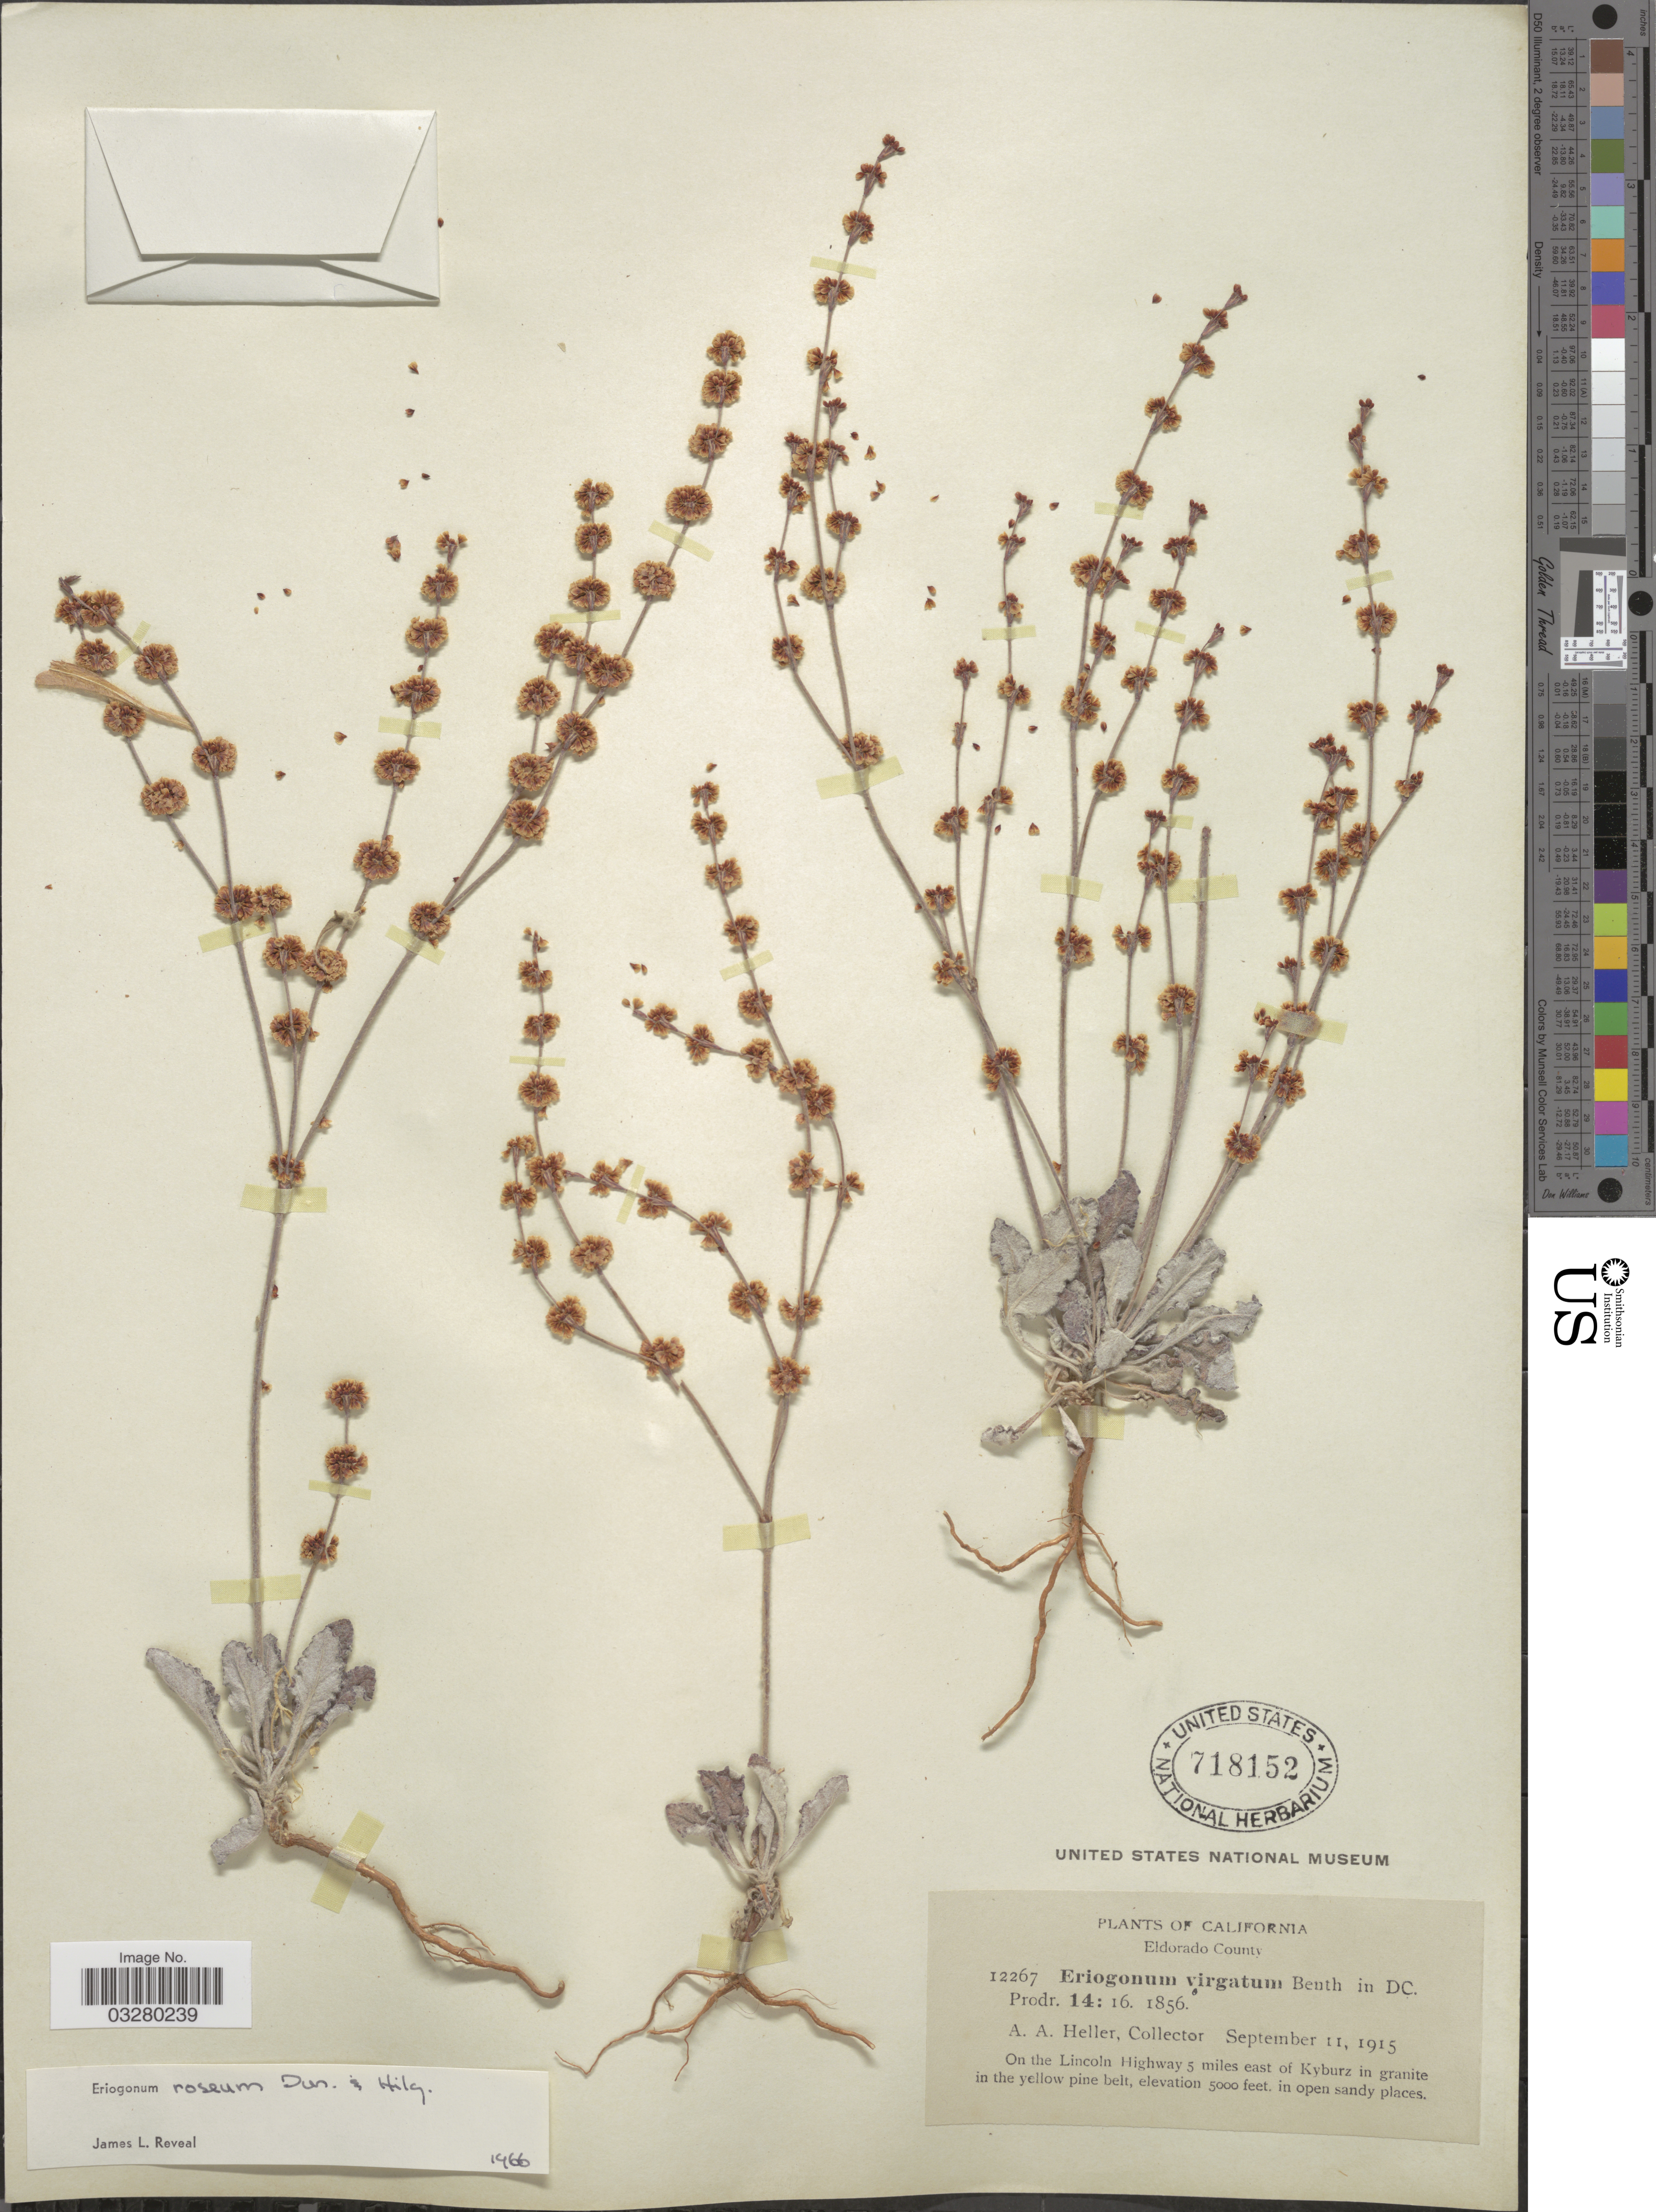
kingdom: Plantae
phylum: Tracheophyta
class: Magnoliopsida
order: Caryophyllales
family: Polygonaceae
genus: Eriogonum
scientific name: Eriogonum roseum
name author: Durand & Hilg.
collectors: A. A. Heller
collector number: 12267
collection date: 1915-09-11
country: United States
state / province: California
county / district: El Dorado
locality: Eldorado County. On the Lincoln Highway 5 miles east of Kyburz in granite in the yellow pine belt.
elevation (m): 1524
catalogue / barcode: US 718152